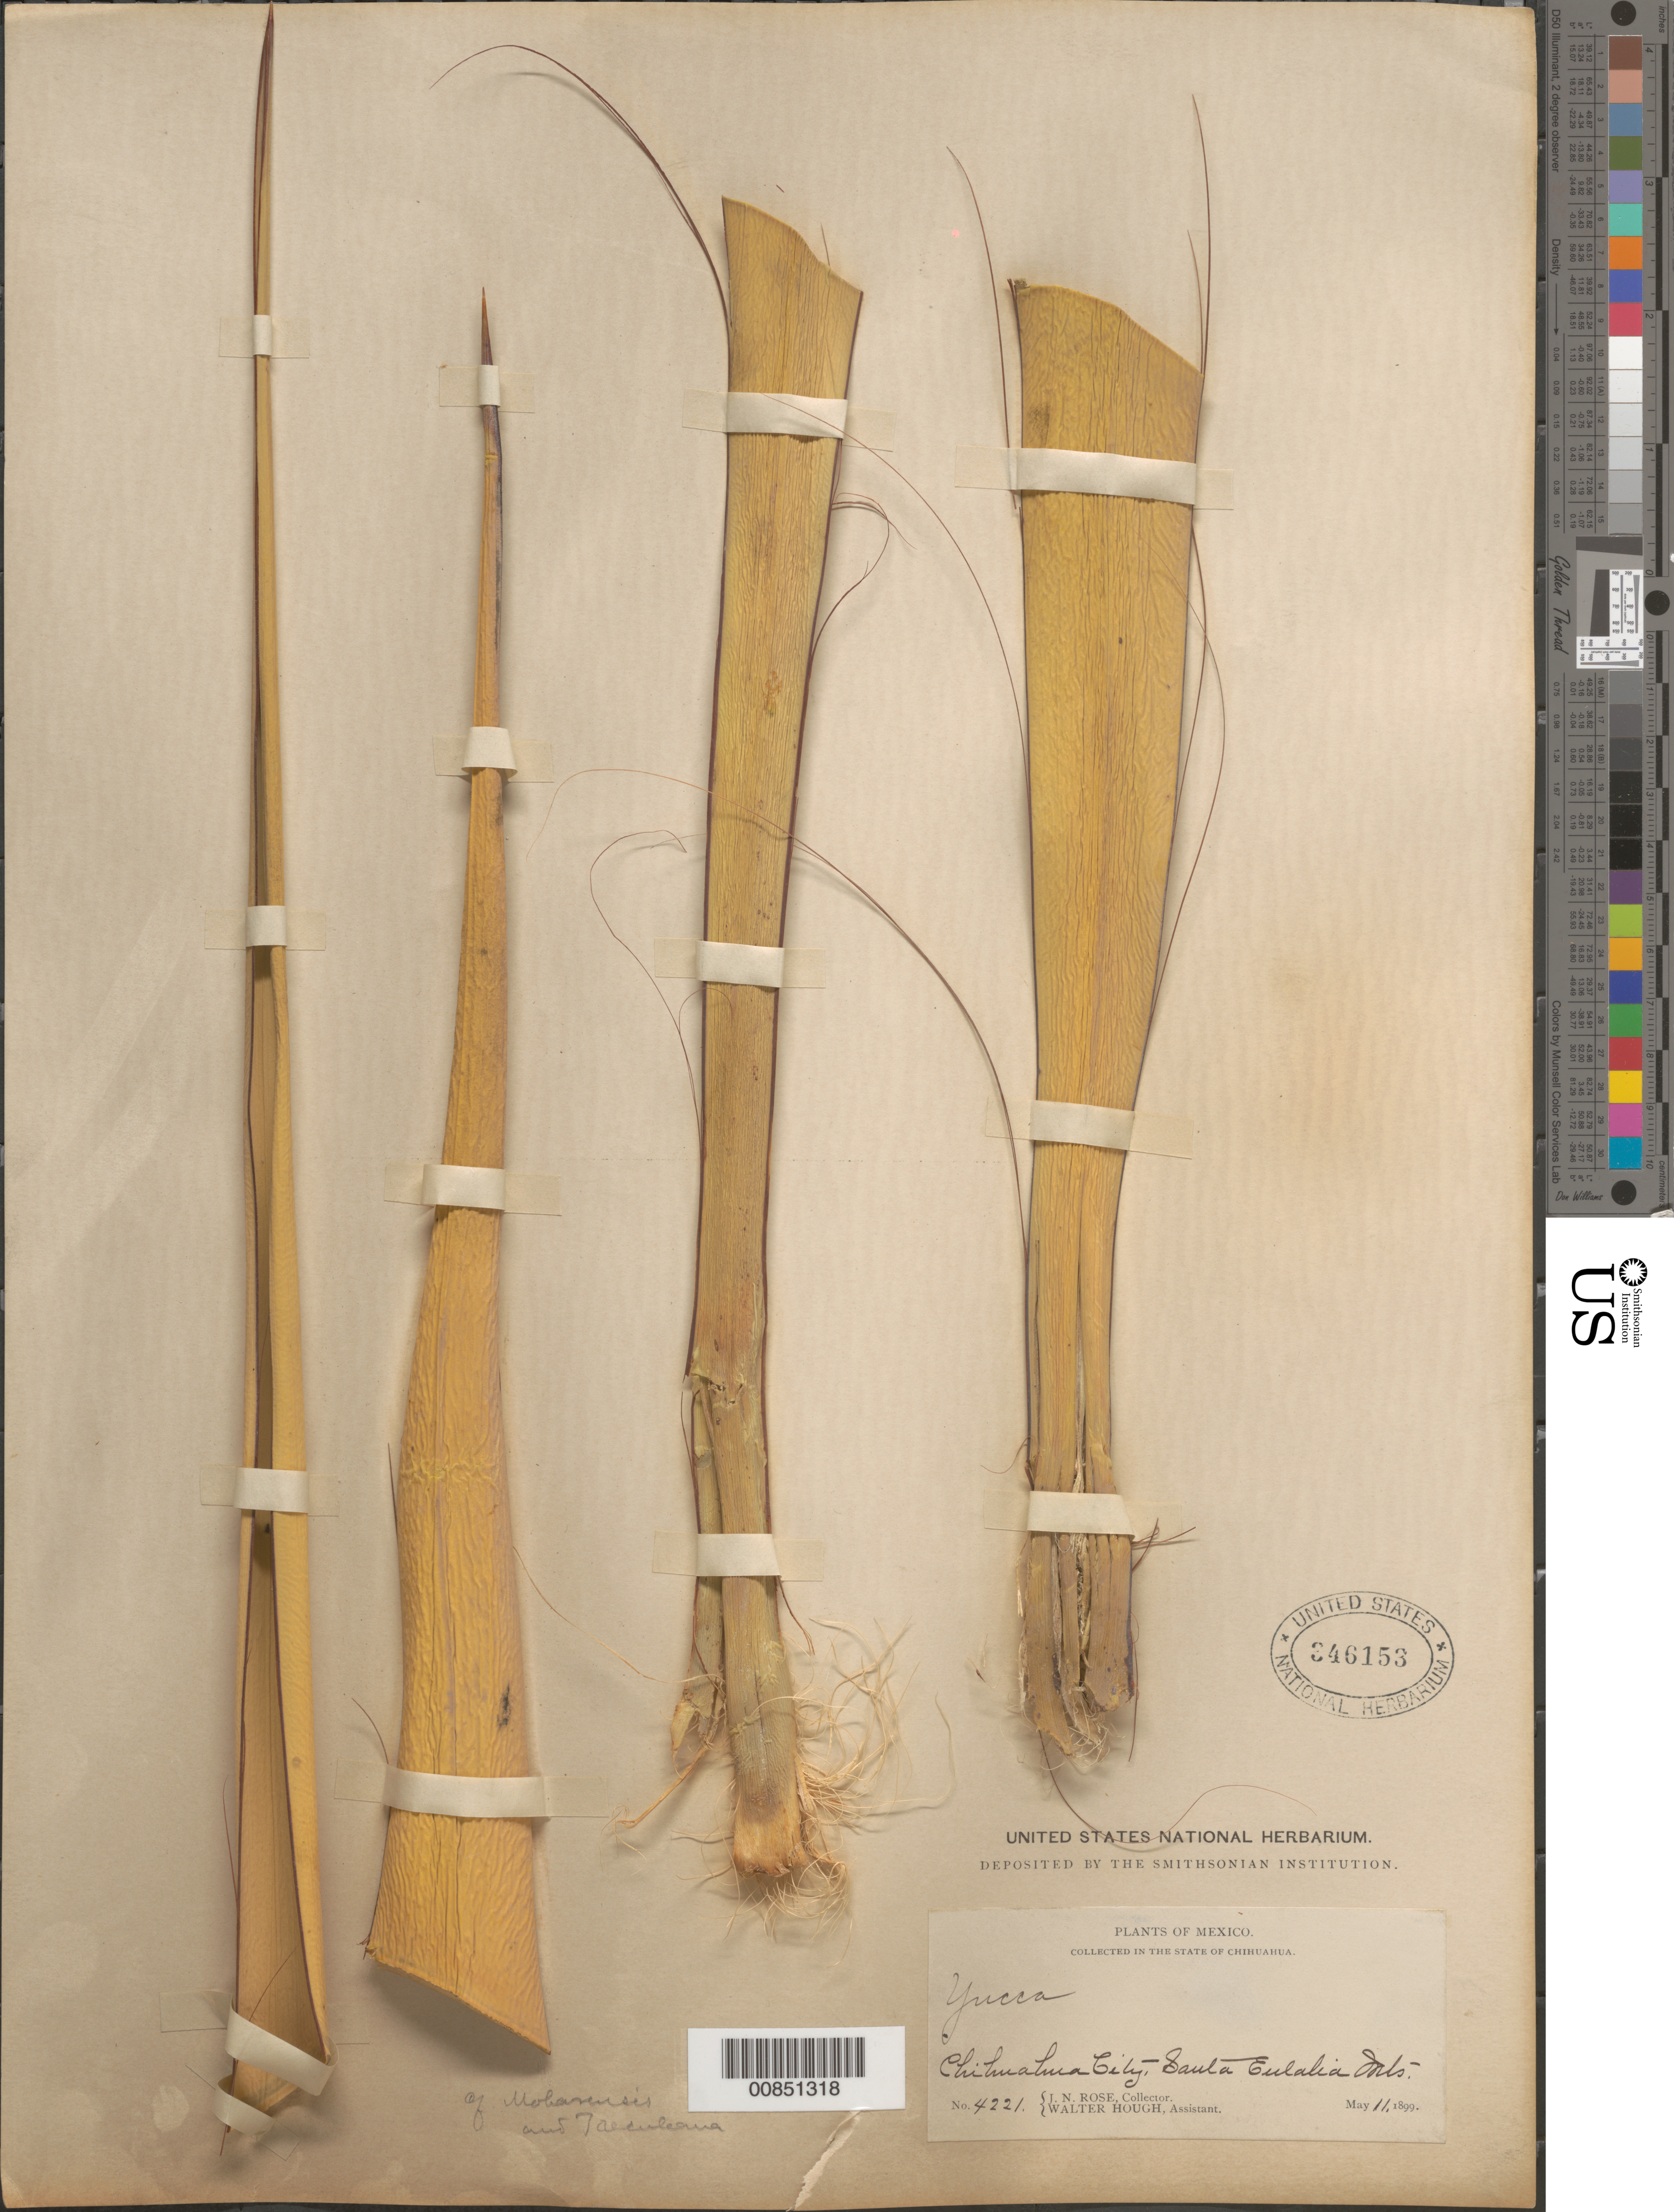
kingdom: Plantae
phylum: Tracheophyta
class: Liliopsida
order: Asparagales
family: Asparagaceae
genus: Yucca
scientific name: Yucca sp.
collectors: J. N. Rose & W. Hough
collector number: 4221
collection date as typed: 11 May 1899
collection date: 1899-05-11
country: Mexico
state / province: Chihuahua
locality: Chihuahua City, Santa Eulalia Mts.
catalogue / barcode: US 346153